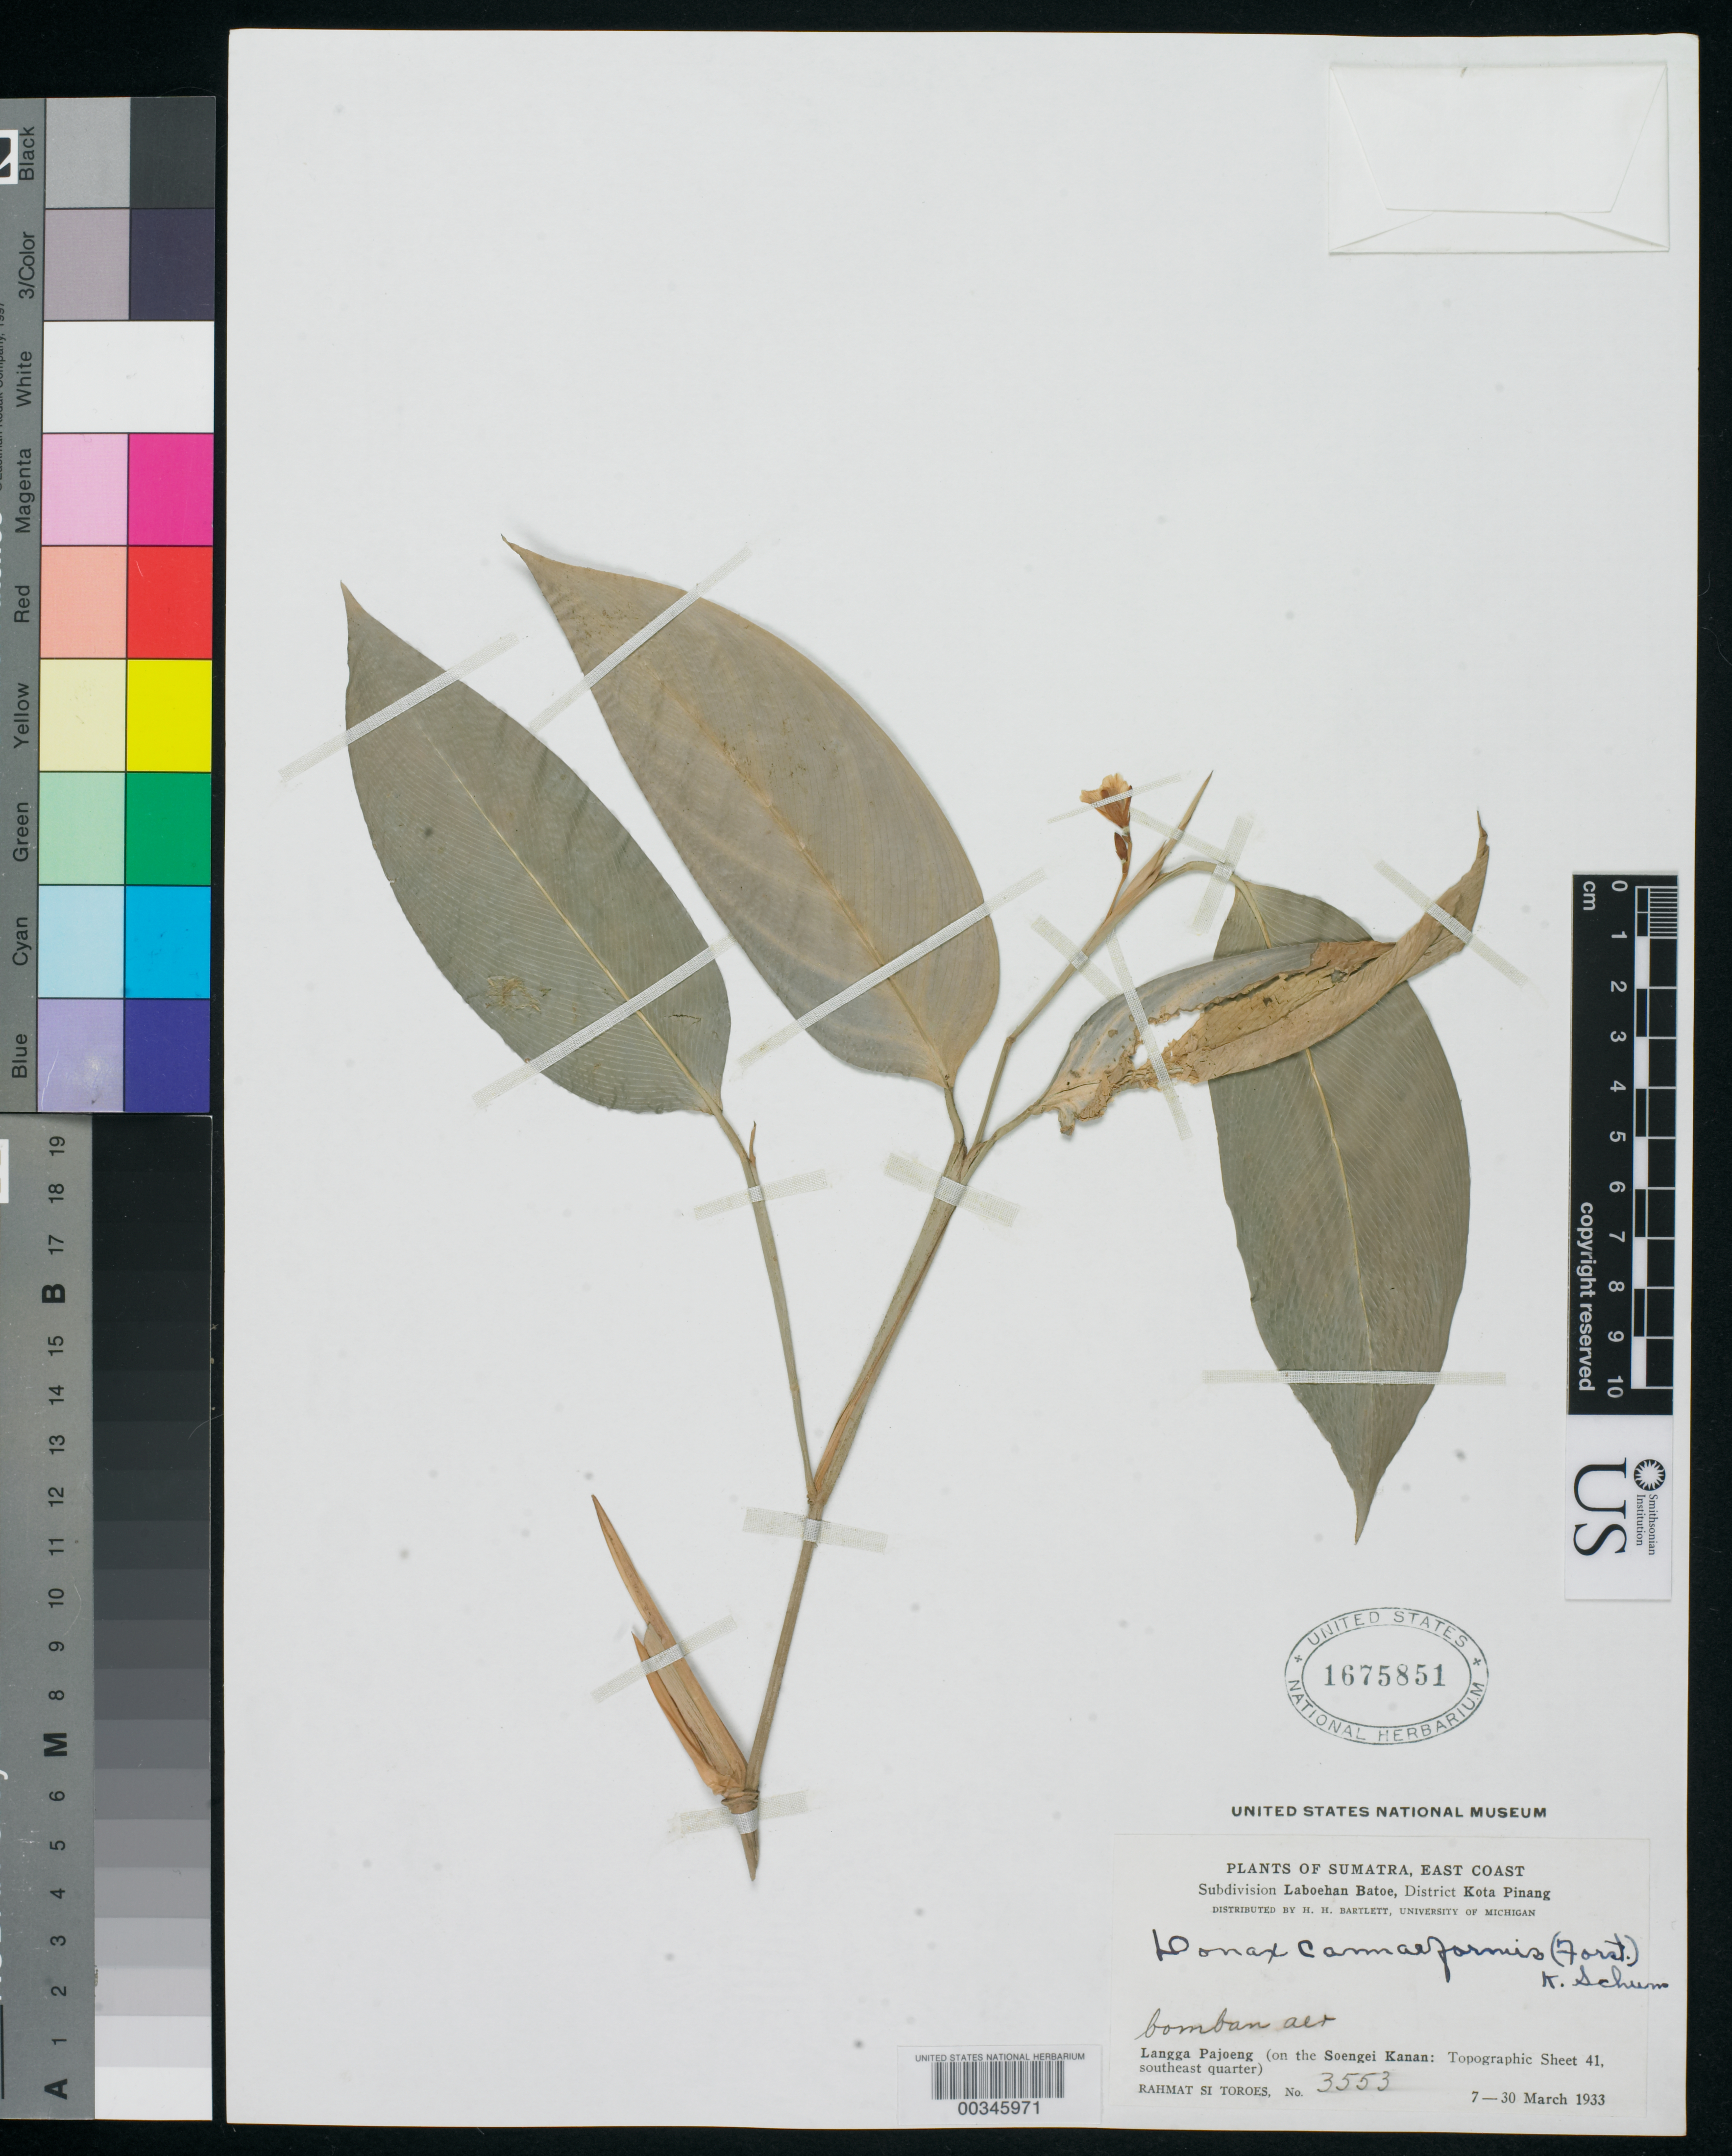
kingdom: Plantae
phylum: Tracheophyta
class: Liliopsida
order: Zingiberales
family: Marantaceae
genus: Donax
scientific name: Donax canniformis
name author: (G. Forst.) K. Schum.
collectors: Rahmat Si Boeea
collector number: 3553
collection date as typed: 07 Mar 1933 to 30 Mar 1933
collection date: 1933-03-07/1933-03-30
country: Indonesia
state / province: Sumatra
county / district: Sumatera Utara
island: Sumatra I.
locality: (East Coast) Langga Pajoeng (on the Soengei Kanan), subdivision Laboehan Batoe, district Kota Pinang.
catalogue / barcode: US 1675851